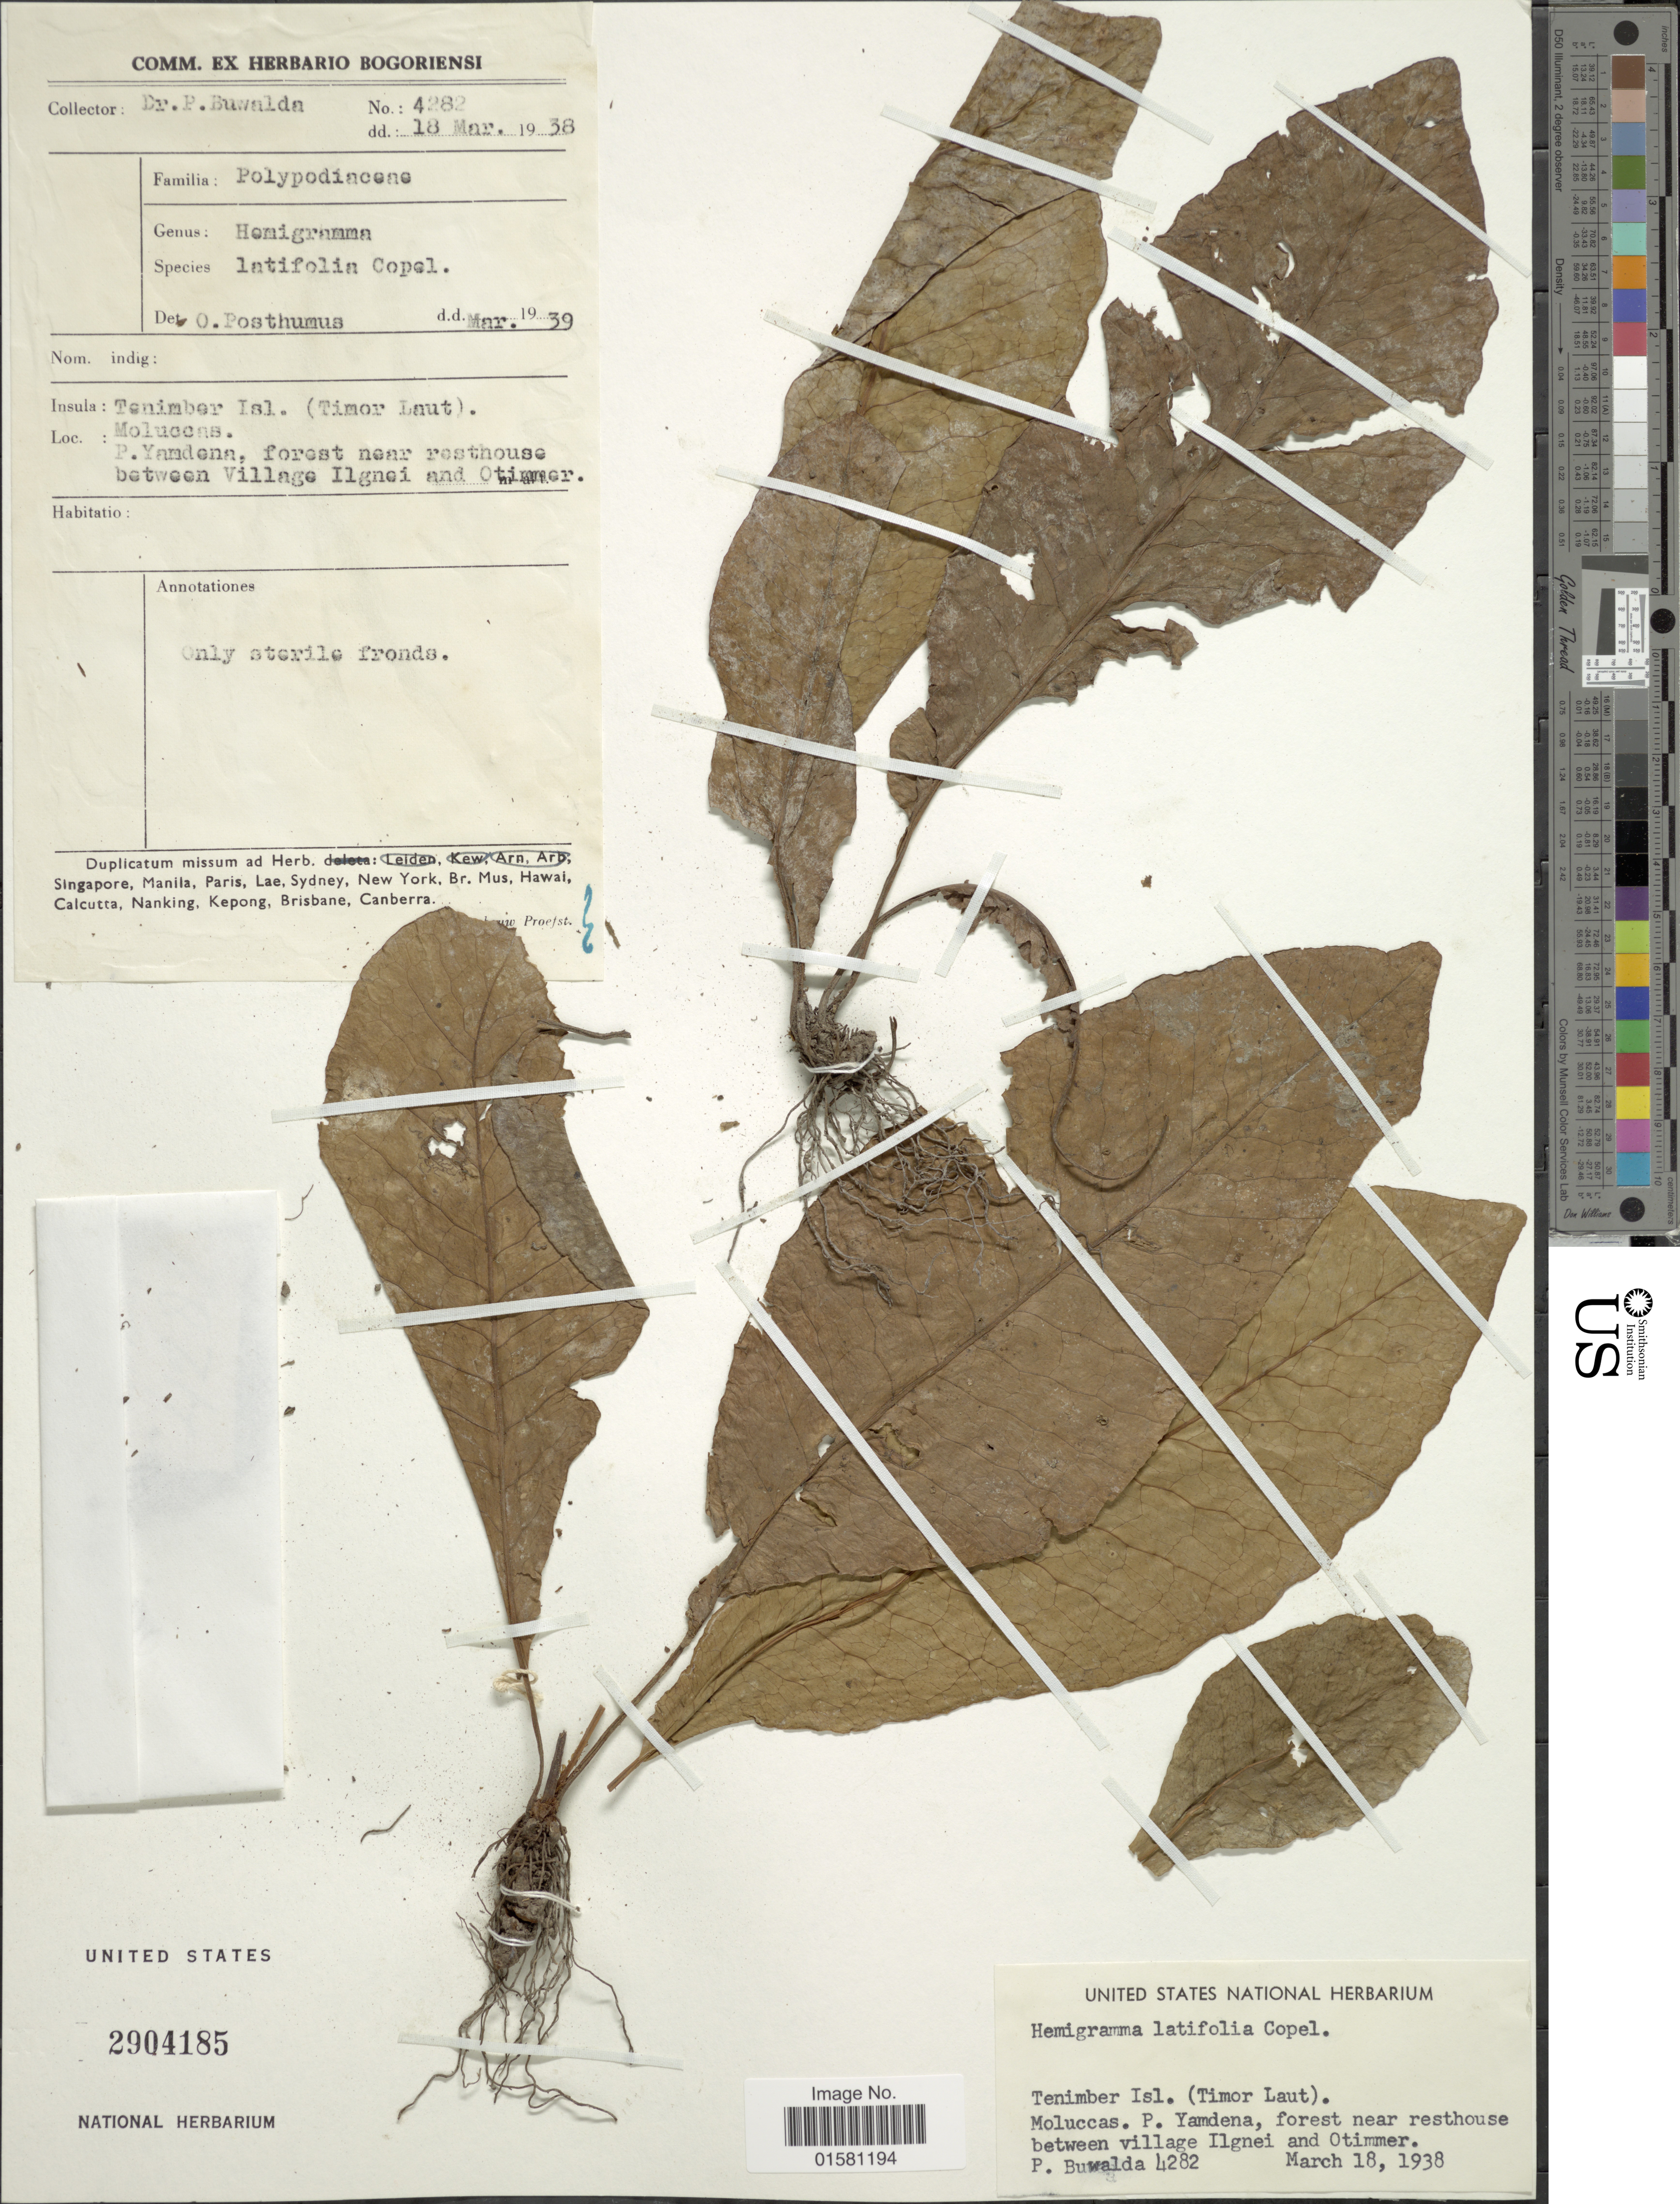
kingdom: Plantae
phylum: Tracheophyta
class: Polypodiopsida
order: Polypodiales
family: Tectariaceae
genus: Tectaria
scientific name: Tectaria taccifolia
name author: (Fée) M.G. Price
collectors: P. Buwalda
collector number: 4282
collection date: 1938-03-18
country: Indonesia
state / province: Maluku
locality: Tenimber Isl. (Timor Laut). Moluccas. P. Yamdena, forest near resthouse between village Ilgnei and Otimmer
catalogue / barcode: US 2904185